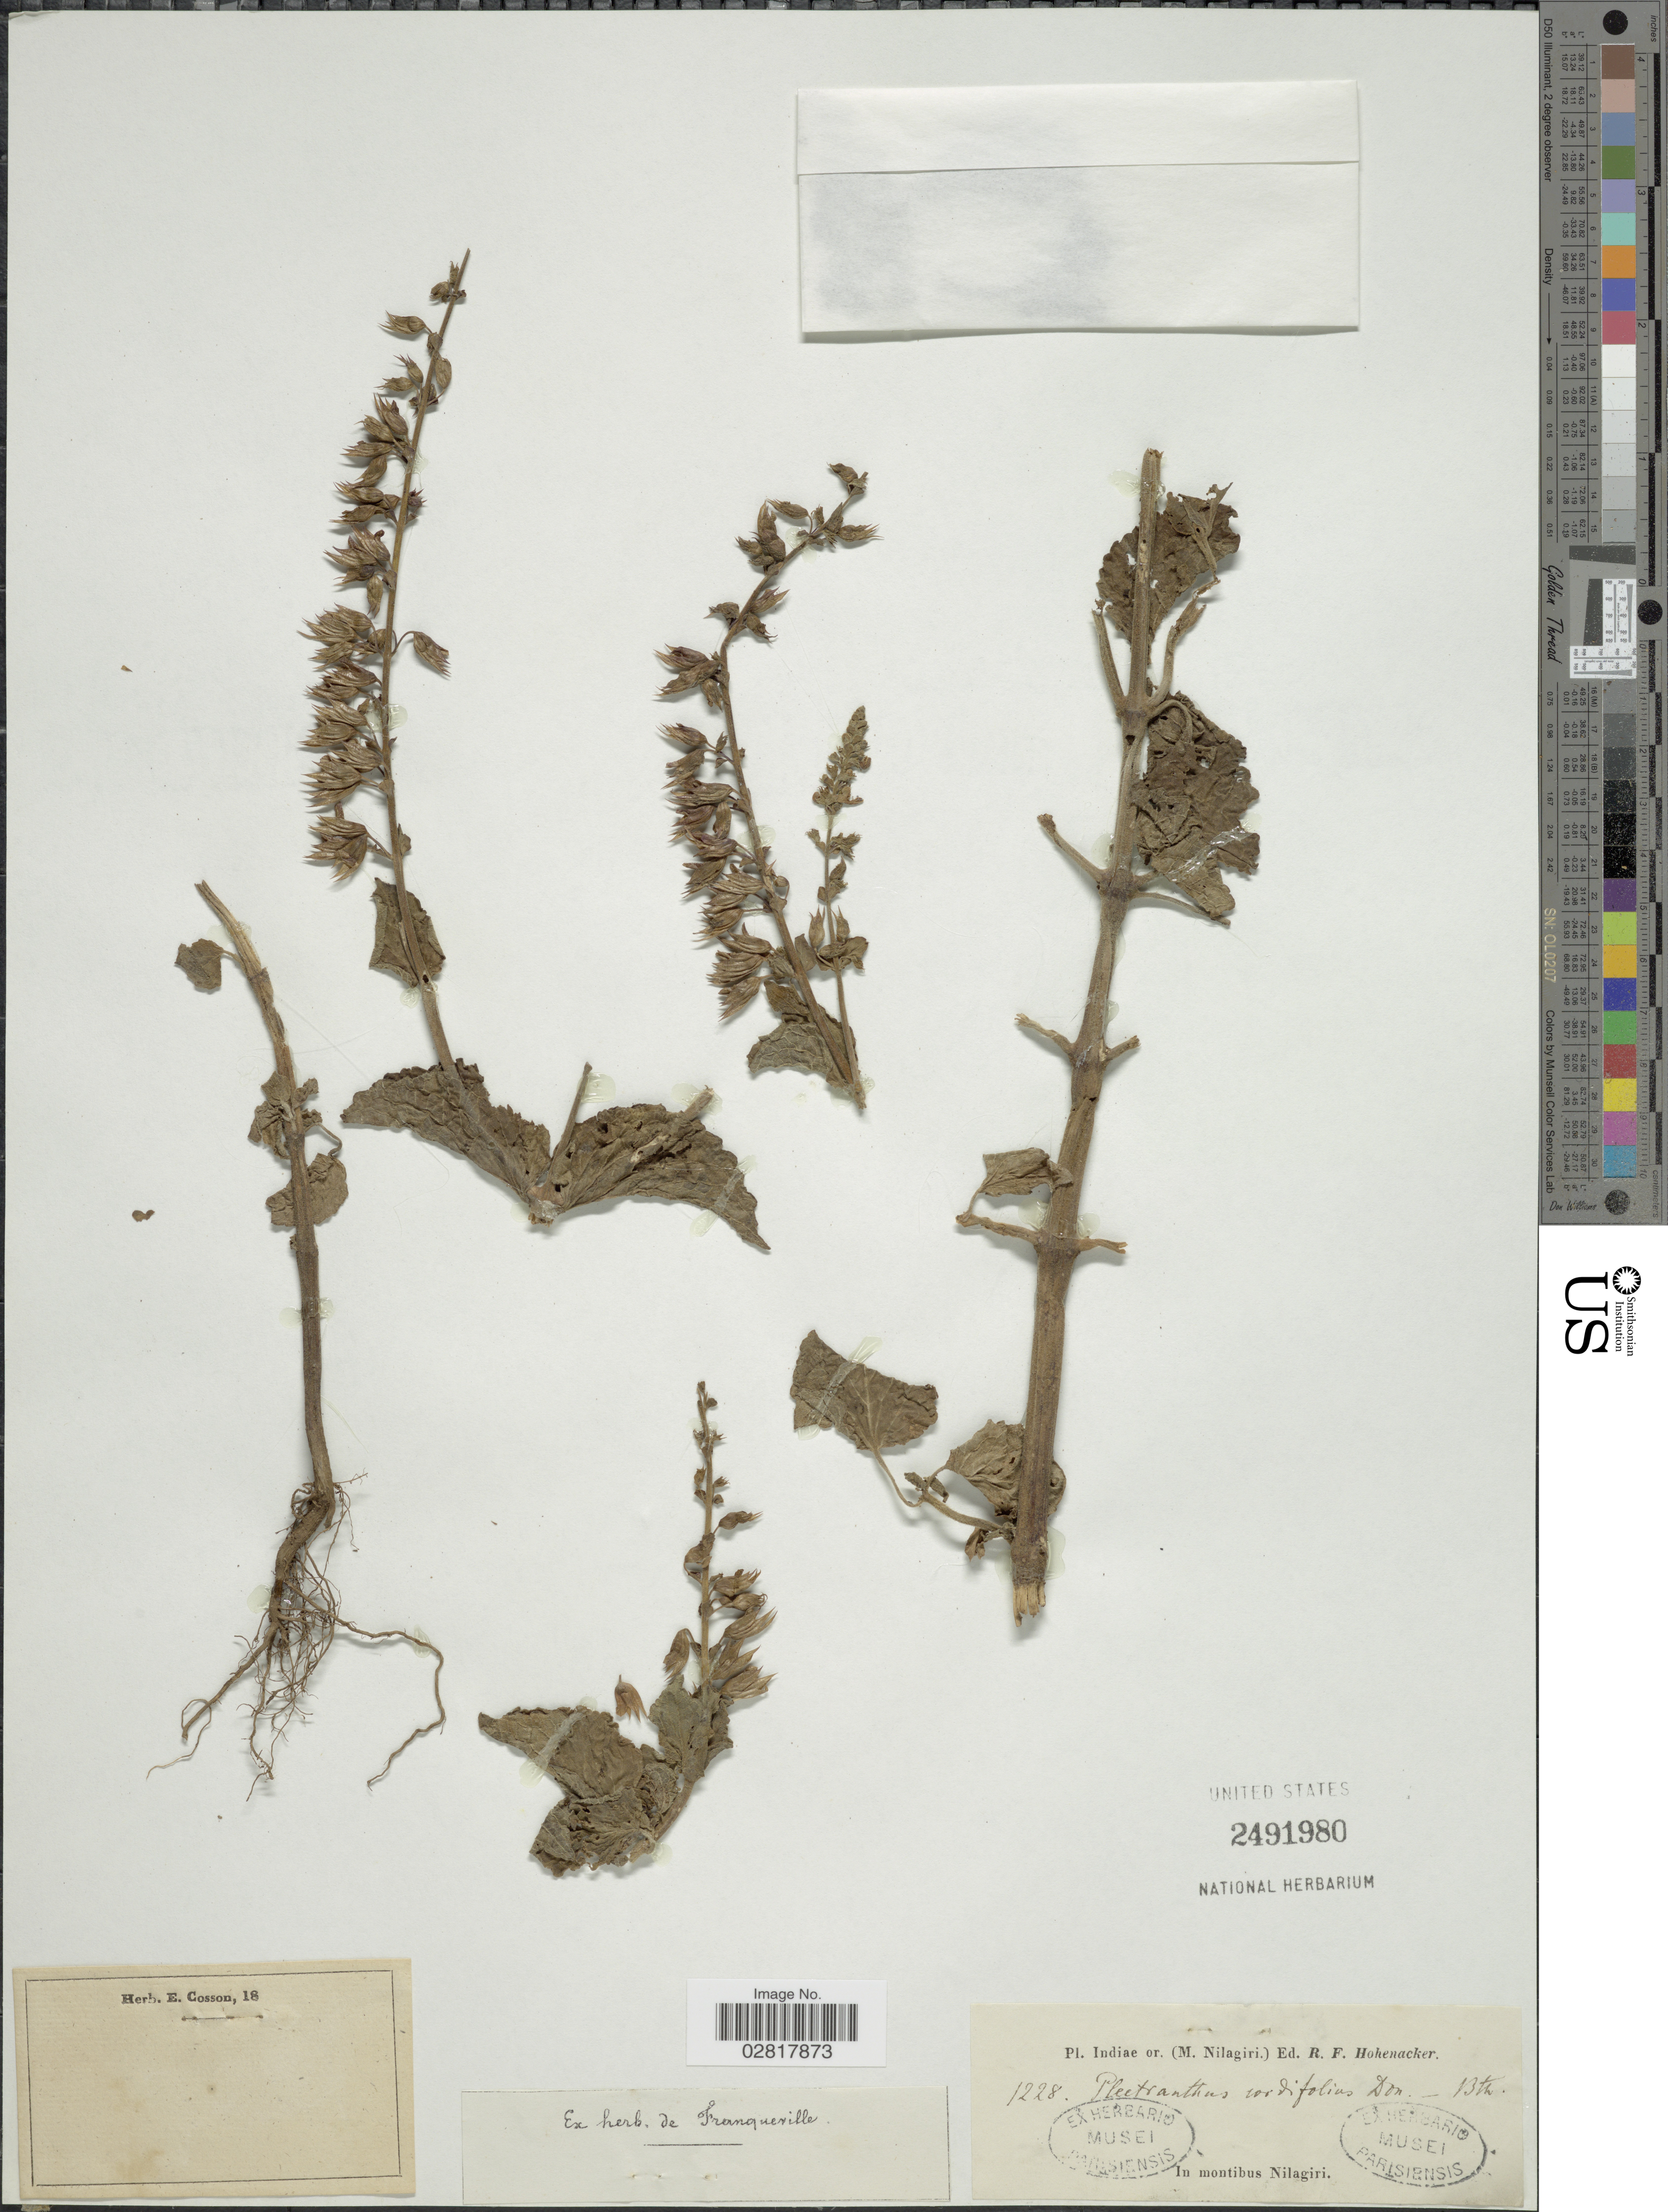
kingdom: Plantae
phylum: Tracheophyta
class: Magnoliopsida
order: Lamiales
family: Lamiaceae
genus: Plectranthus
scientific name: Plectranthus cordifolius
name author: D. Don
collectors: R. F. Hohenacker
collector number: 1228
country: India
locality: Indiae or (M. Nilagiri). In montibus Nilagiri.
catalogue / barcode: US 2491980